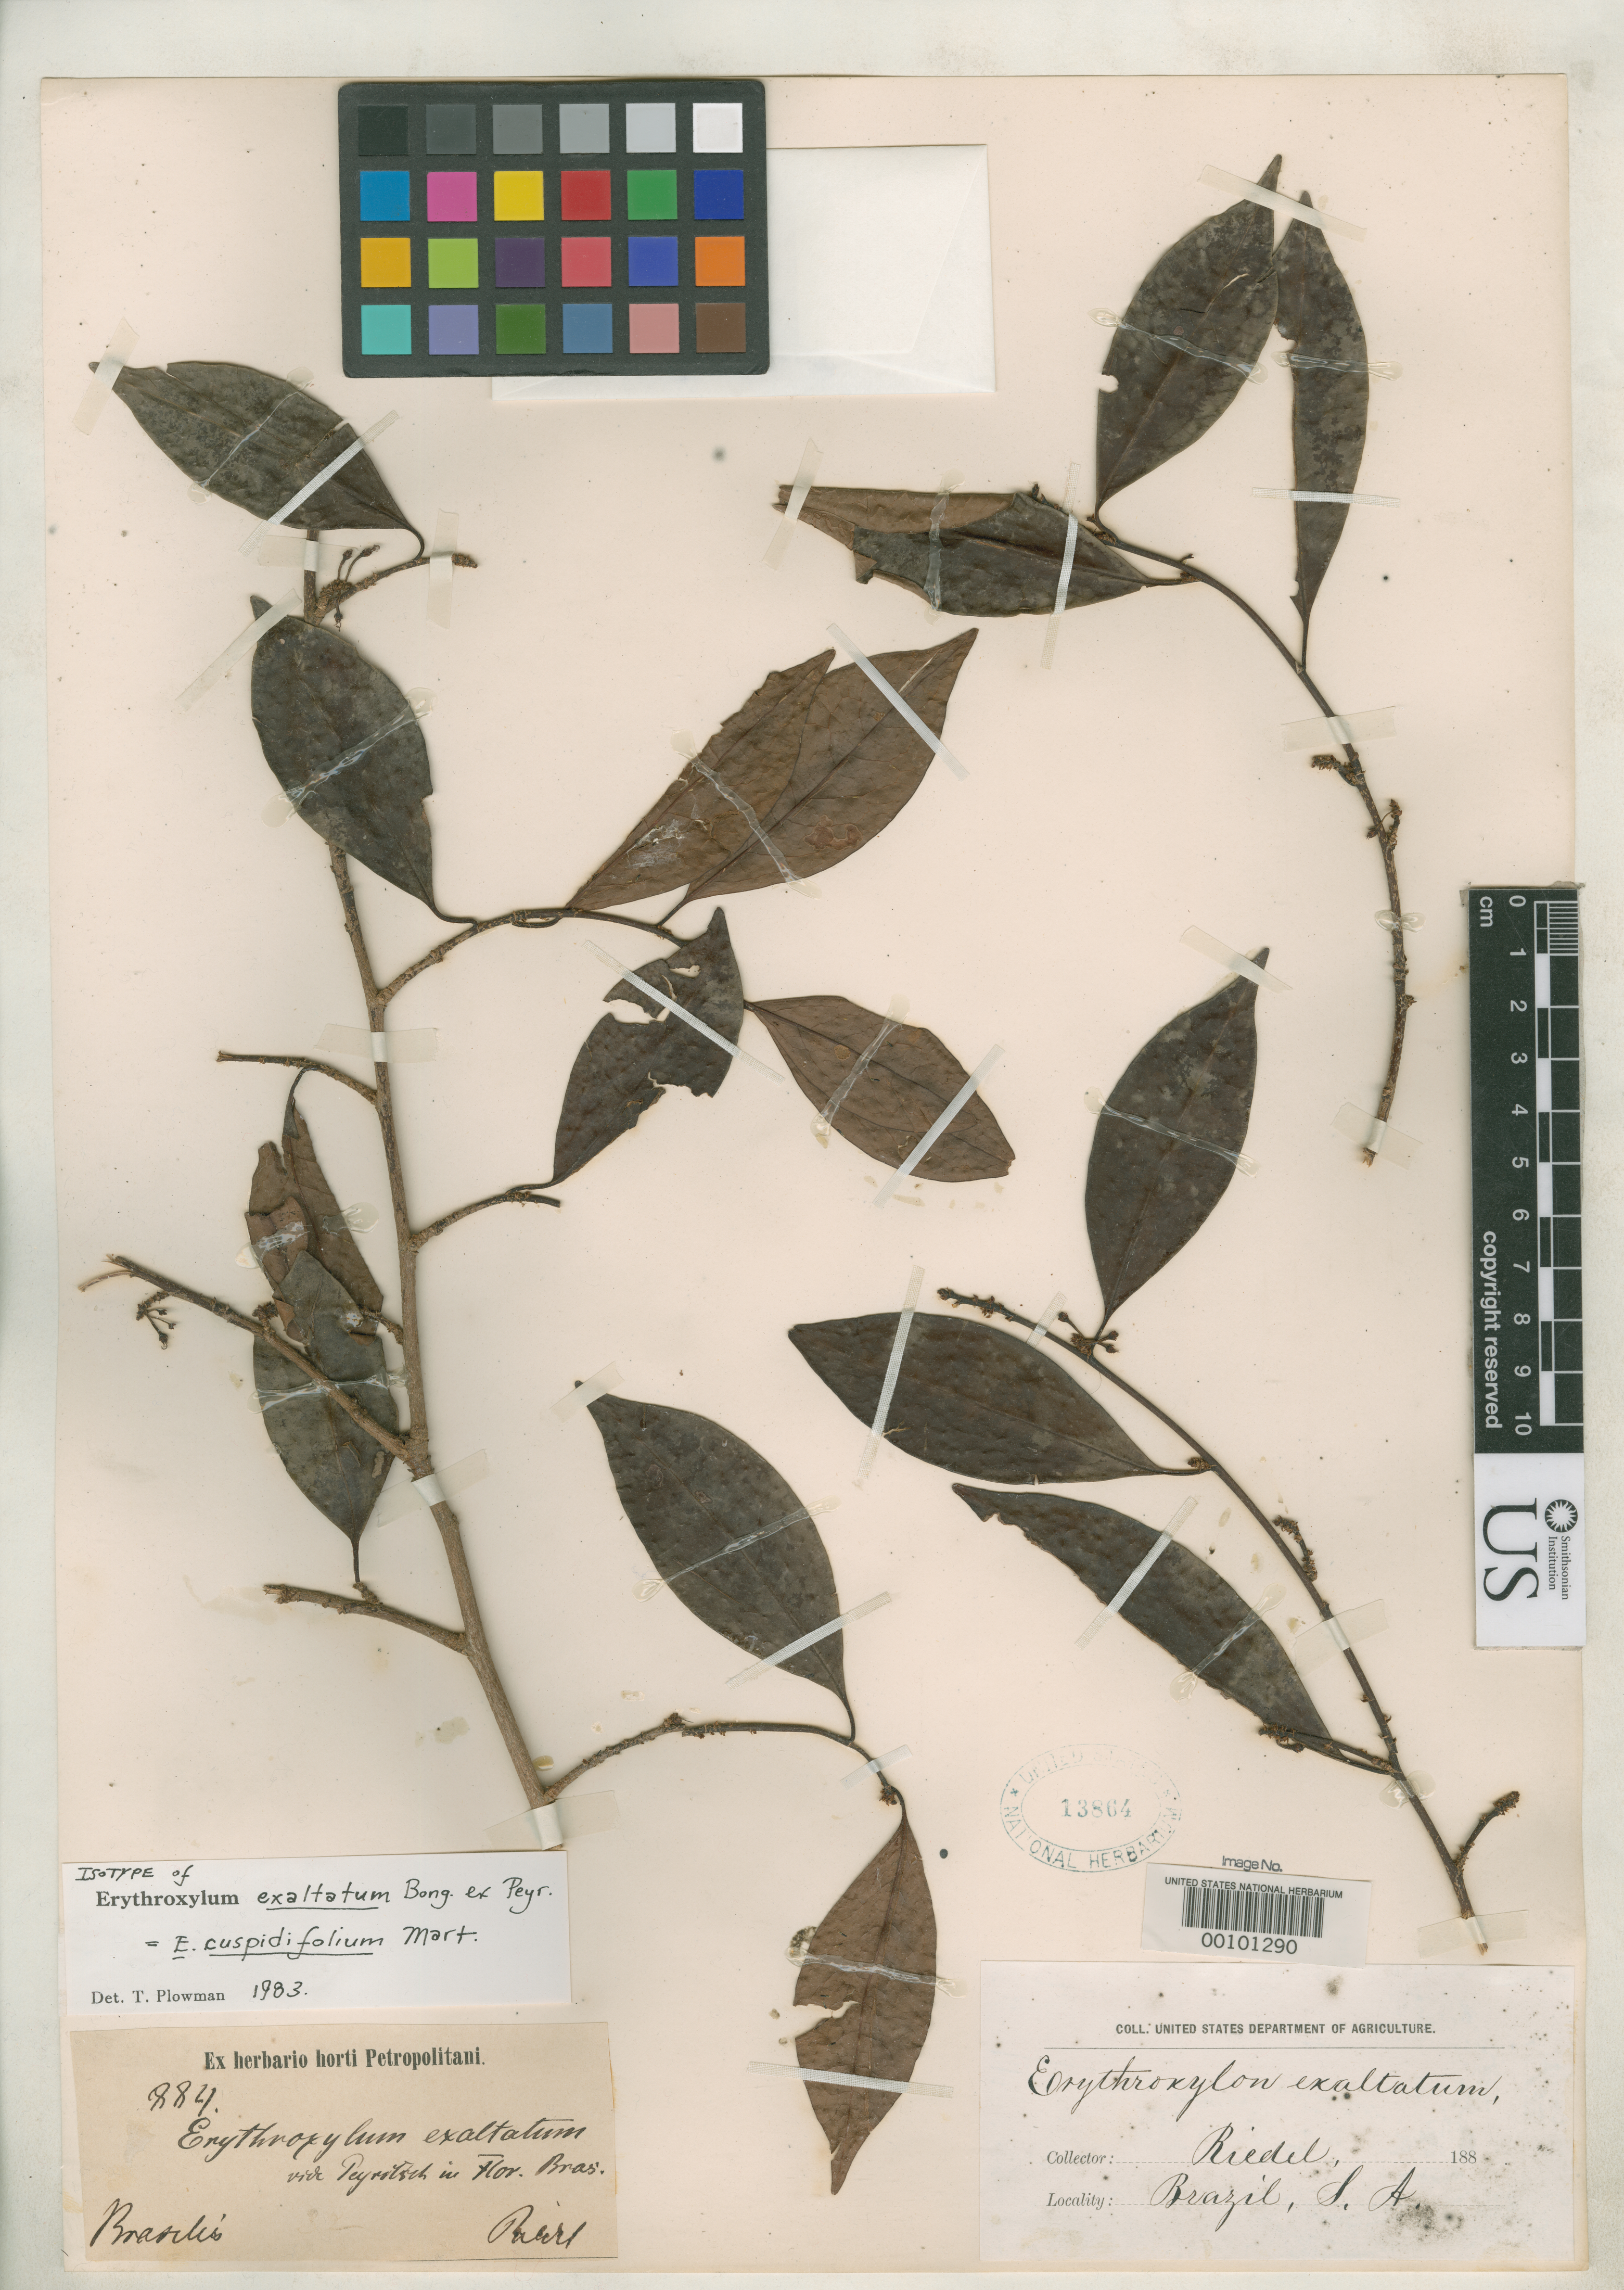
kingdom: Plantae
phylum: Tracheophyta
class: Magnoliopsida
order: Malpighiales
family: Erythroxylaceae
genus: Erythroxylum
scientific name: Erythroxylum exaltatum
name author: Peyr. in Mart.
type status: Isotype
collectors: L. Riedel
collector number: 884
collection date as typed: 188-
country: Brazil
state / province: Rio de Janeiro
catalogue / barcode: US 13864